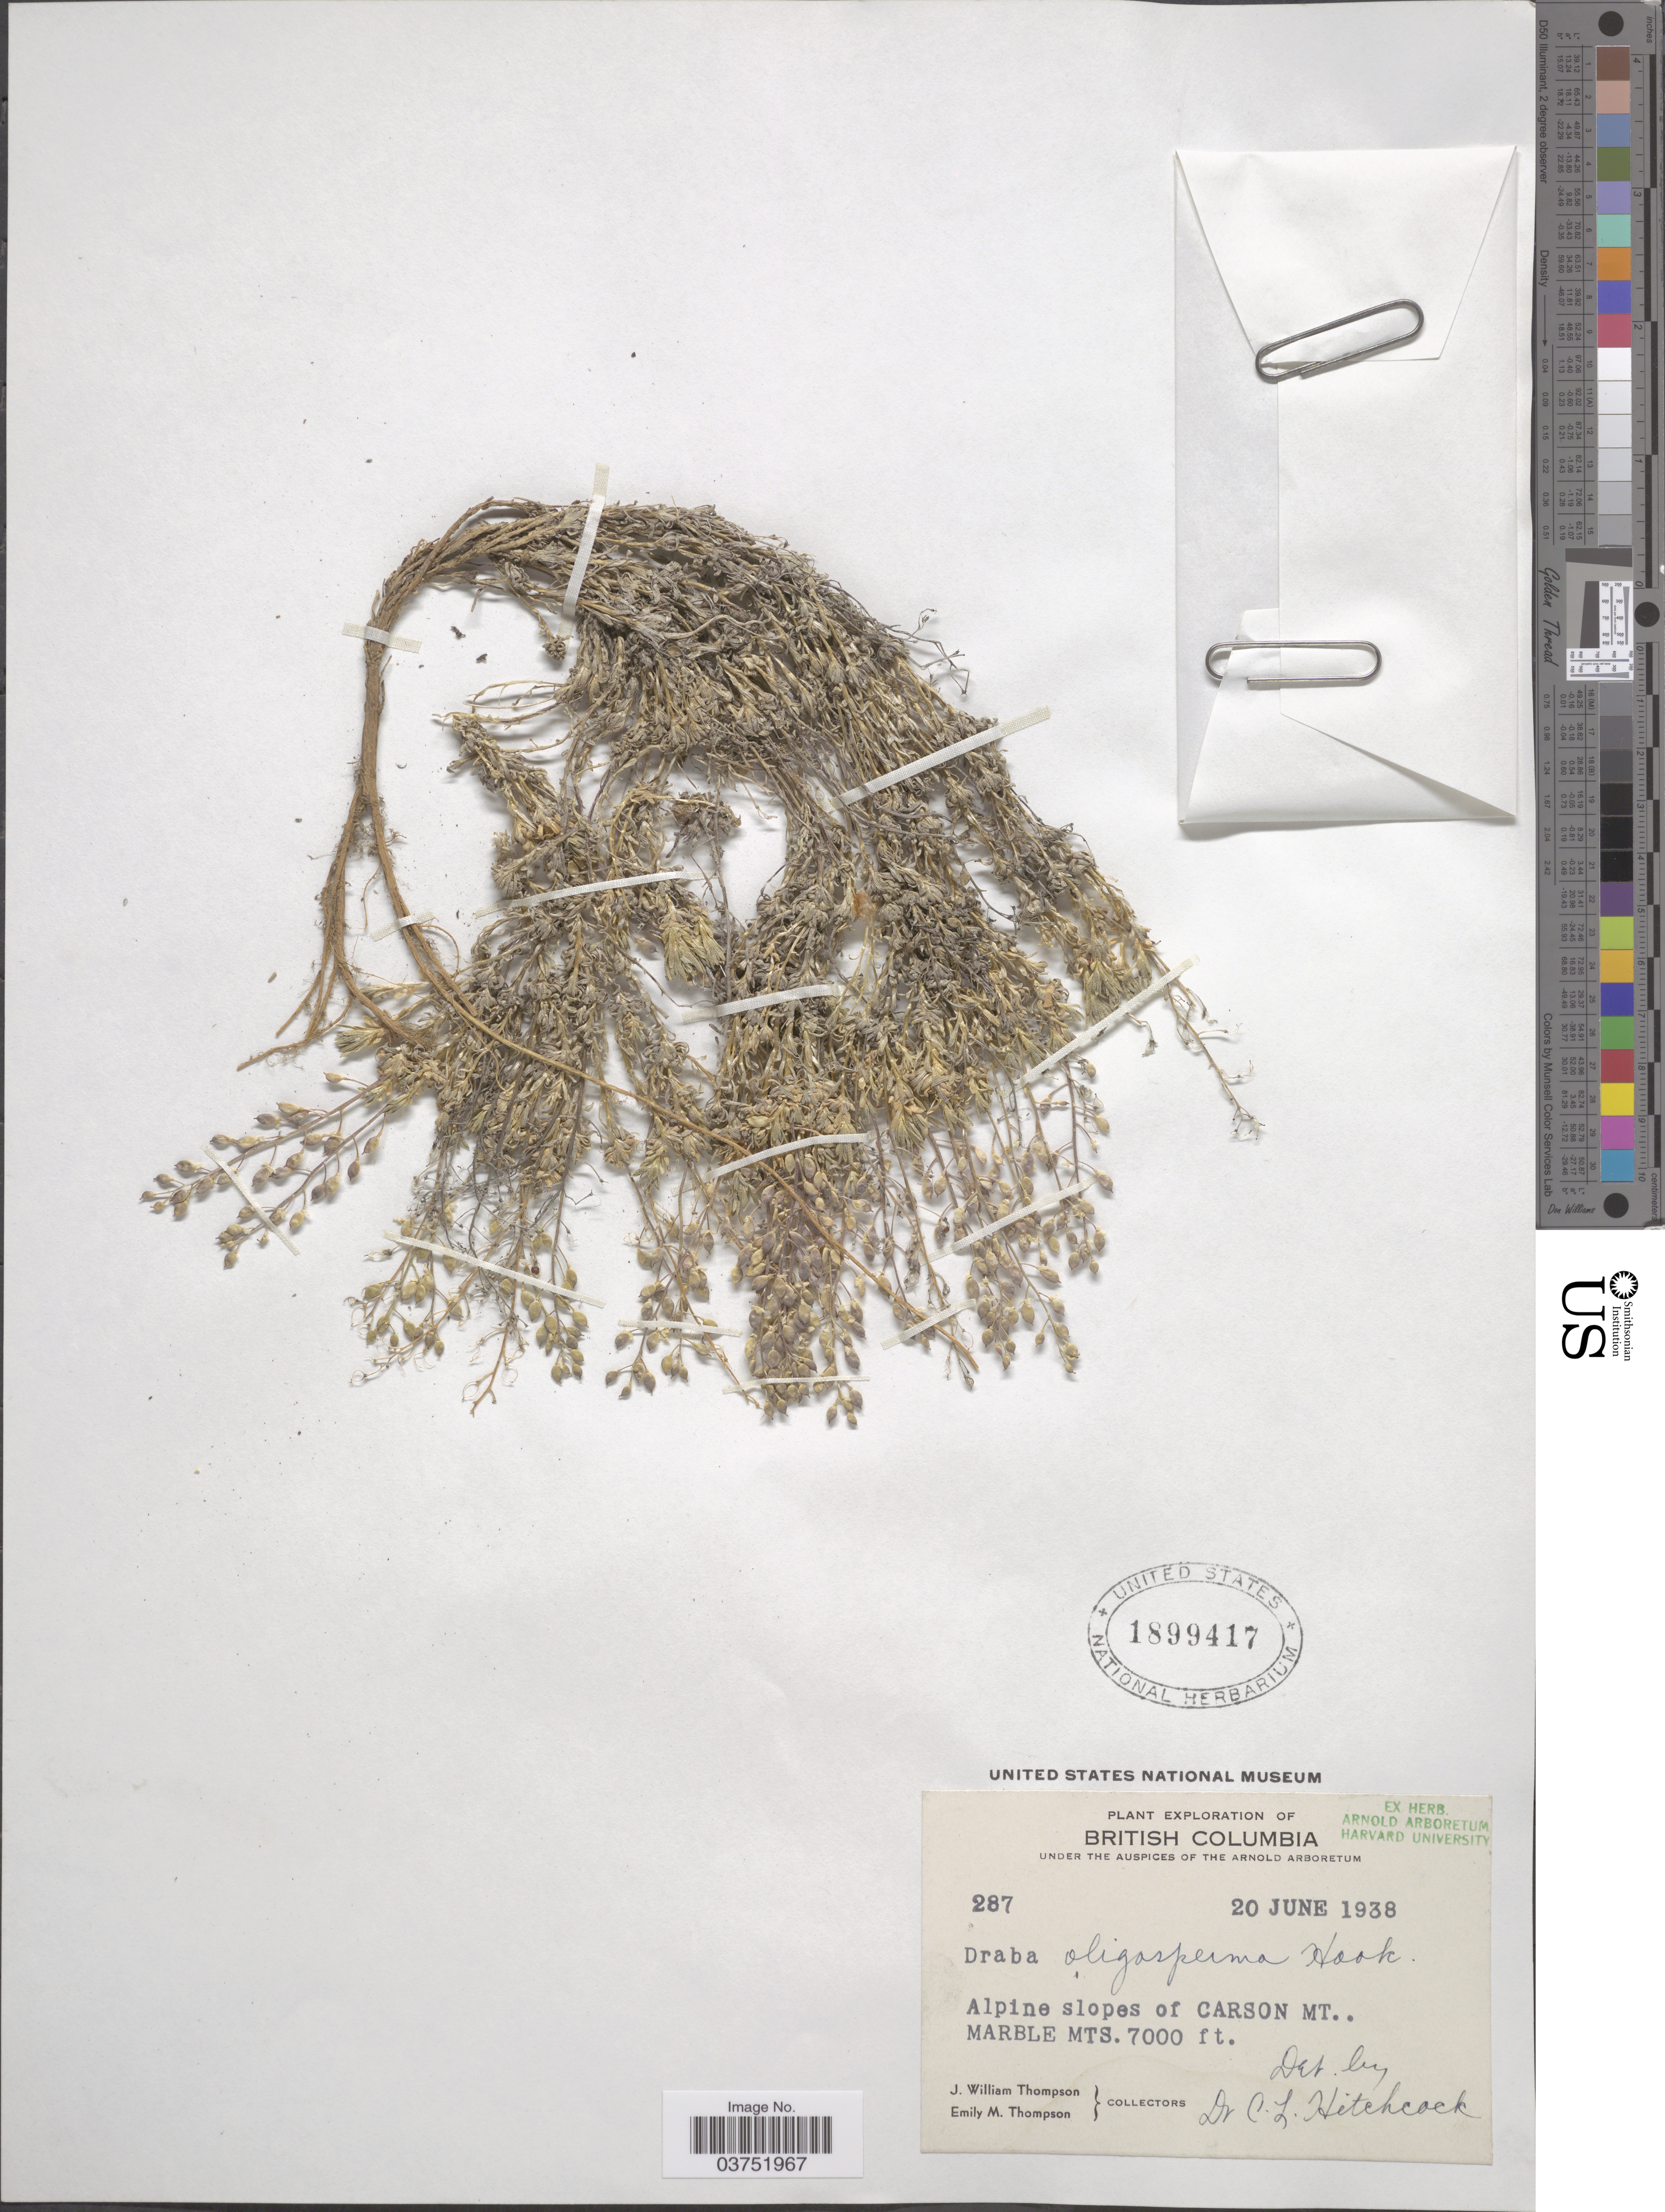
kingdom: Plantae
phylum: Tracheophyta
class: Magnoliopsida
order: Brassicales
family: Brassicaceae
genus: Draba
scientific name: Draba oligosperma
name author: Hook.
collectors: J. W. Thompson & E. M. Thompson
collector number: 287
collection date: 1938-06-20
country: Canada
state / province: British Columbia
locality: Alpine slopes of Carson Mt.. Marble Mts.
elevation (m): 2134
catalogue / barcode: US 1899417